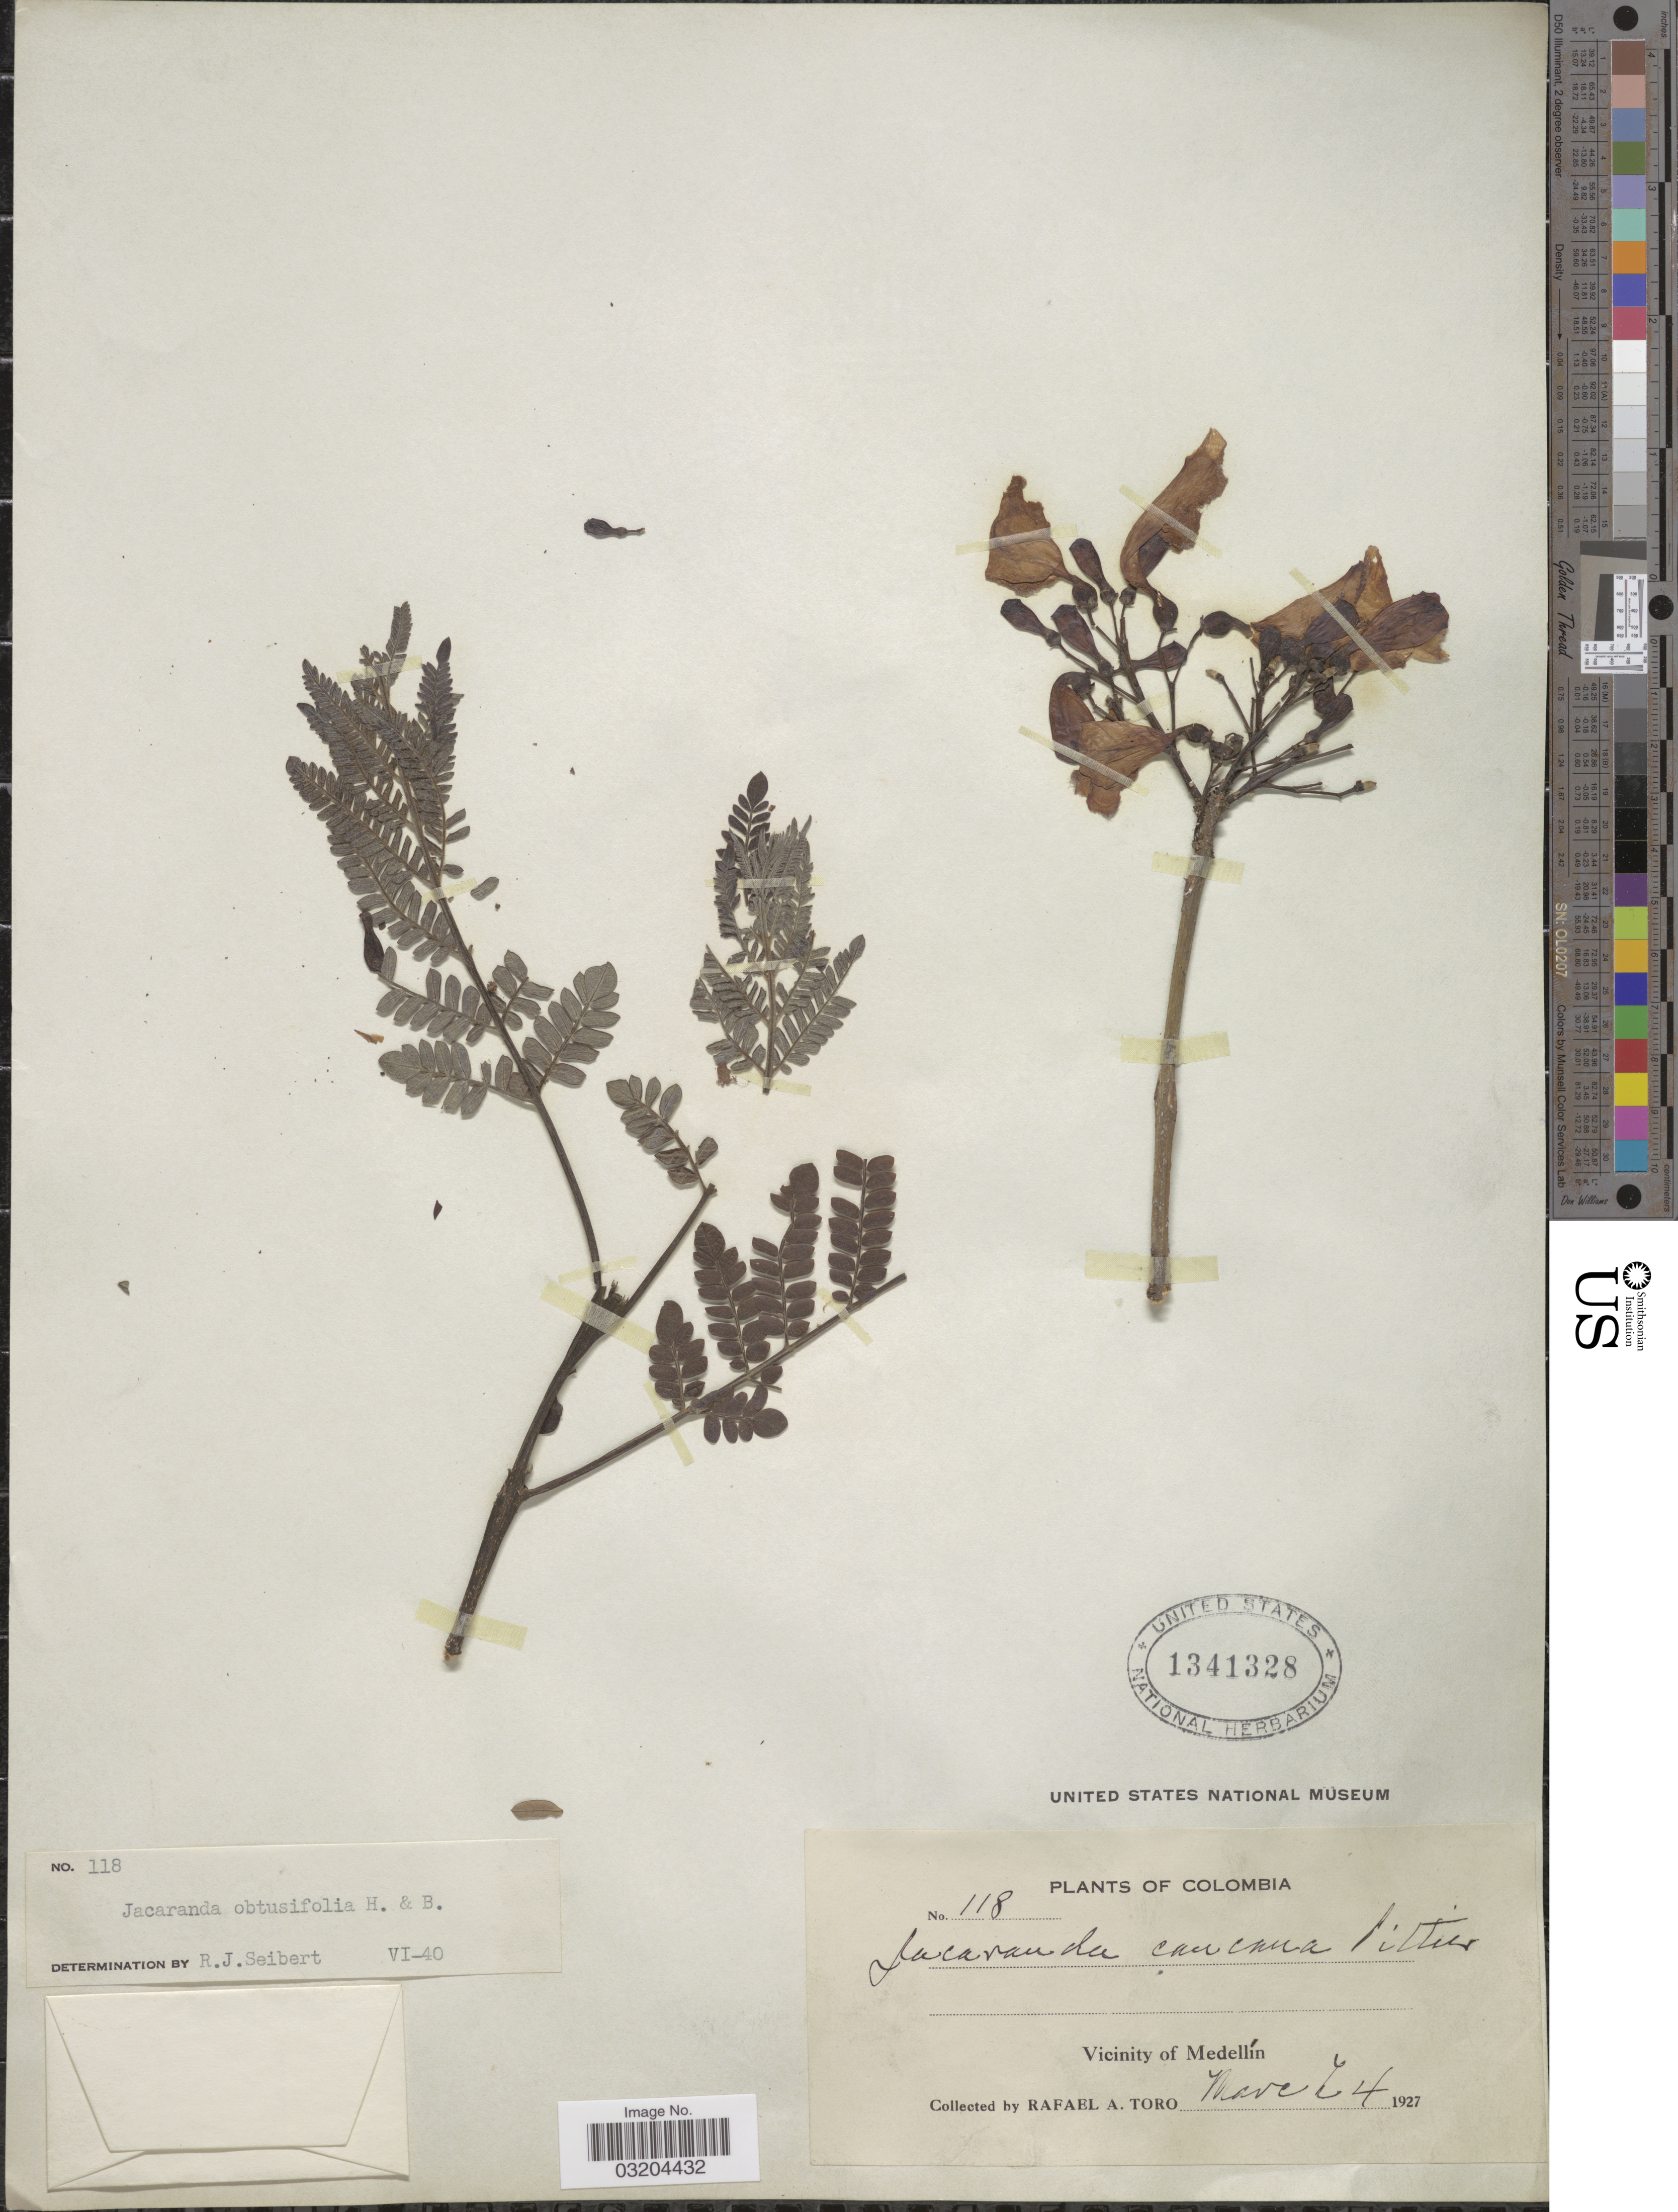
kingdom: Plantae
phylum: Tracheophyta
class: Magnoliopsida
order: Lamiales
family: Bignoniaceae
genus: Jacaranda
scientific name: Jacaranda caucana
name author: Pittier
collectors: R. A. Toro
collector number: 118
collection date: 1927-03-04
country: Colombia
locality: Vicinity of Medellín.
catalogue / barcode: US 1341328